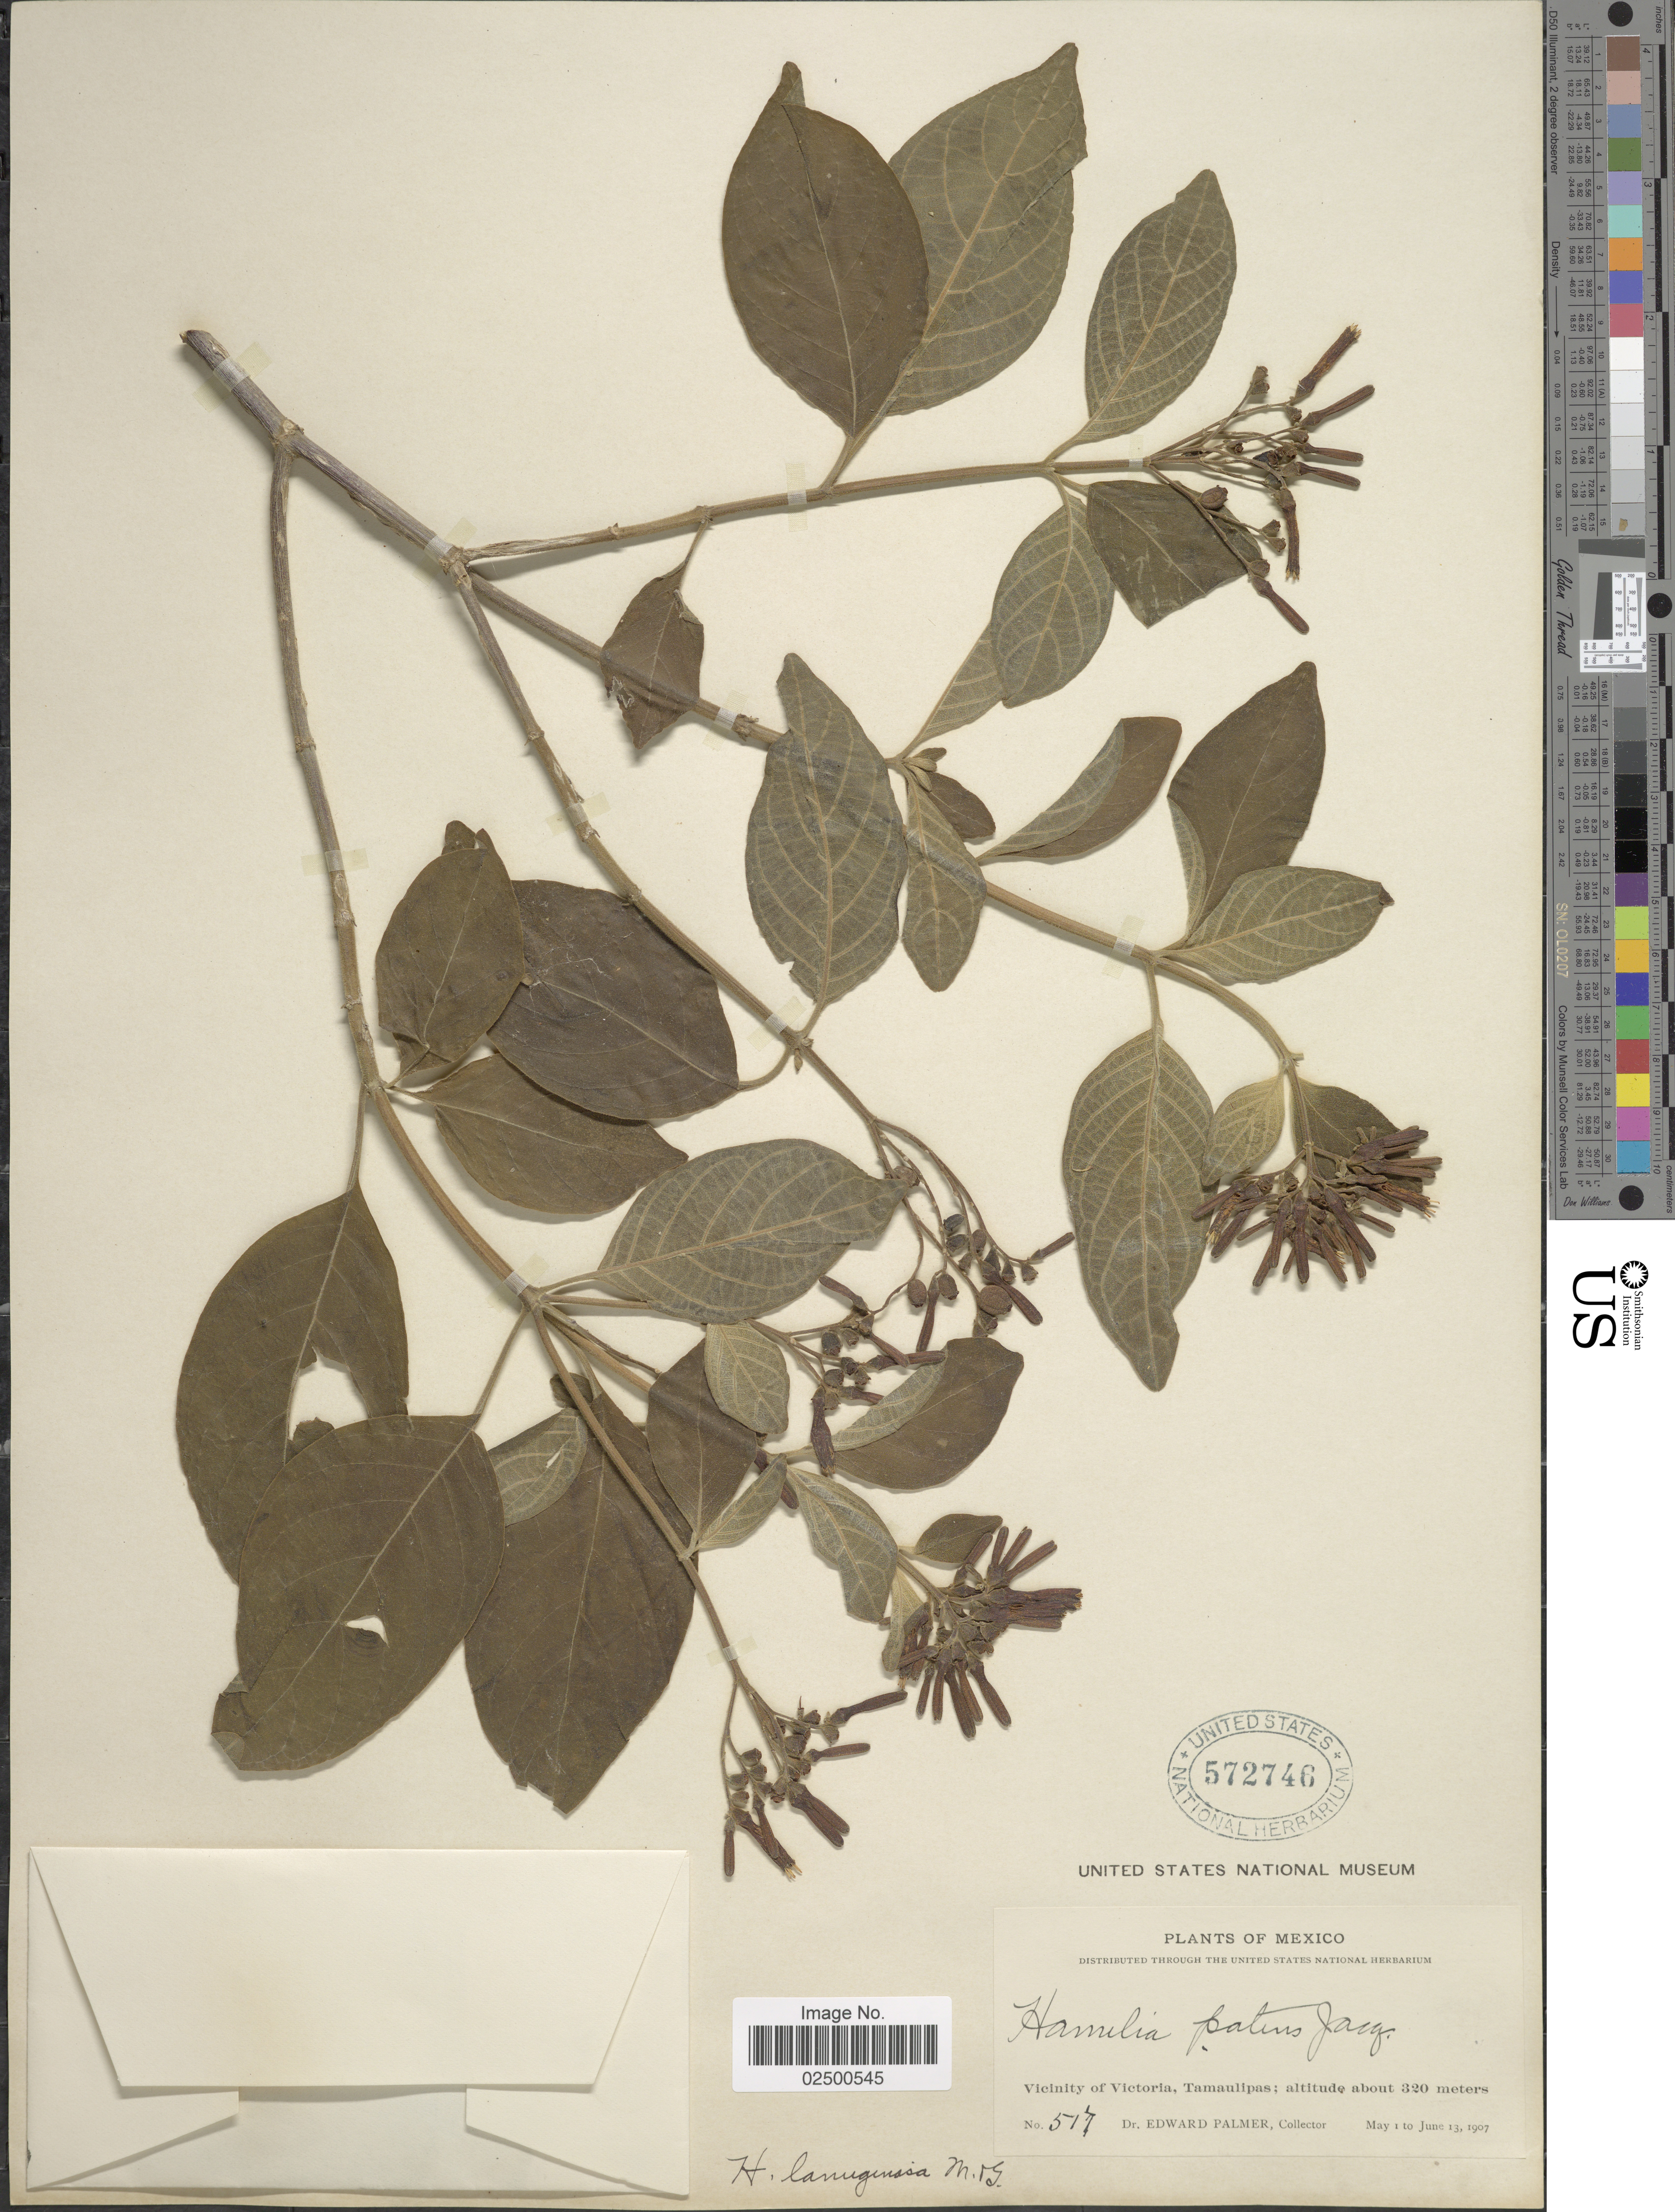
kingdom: Plantae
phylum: Tracheophyta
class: Magnoliopsida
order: Gentianales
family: Rubiaceae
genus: Hamelia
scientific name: Hamelia erecta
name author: Jacq.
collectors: E. Palmer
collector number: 517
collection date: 1907-05-01/1907-06-13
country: Mexico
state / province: Tamaulipas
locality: Vicinity of Victoria, Tamaulipas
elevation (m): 320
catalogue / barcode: US 572746